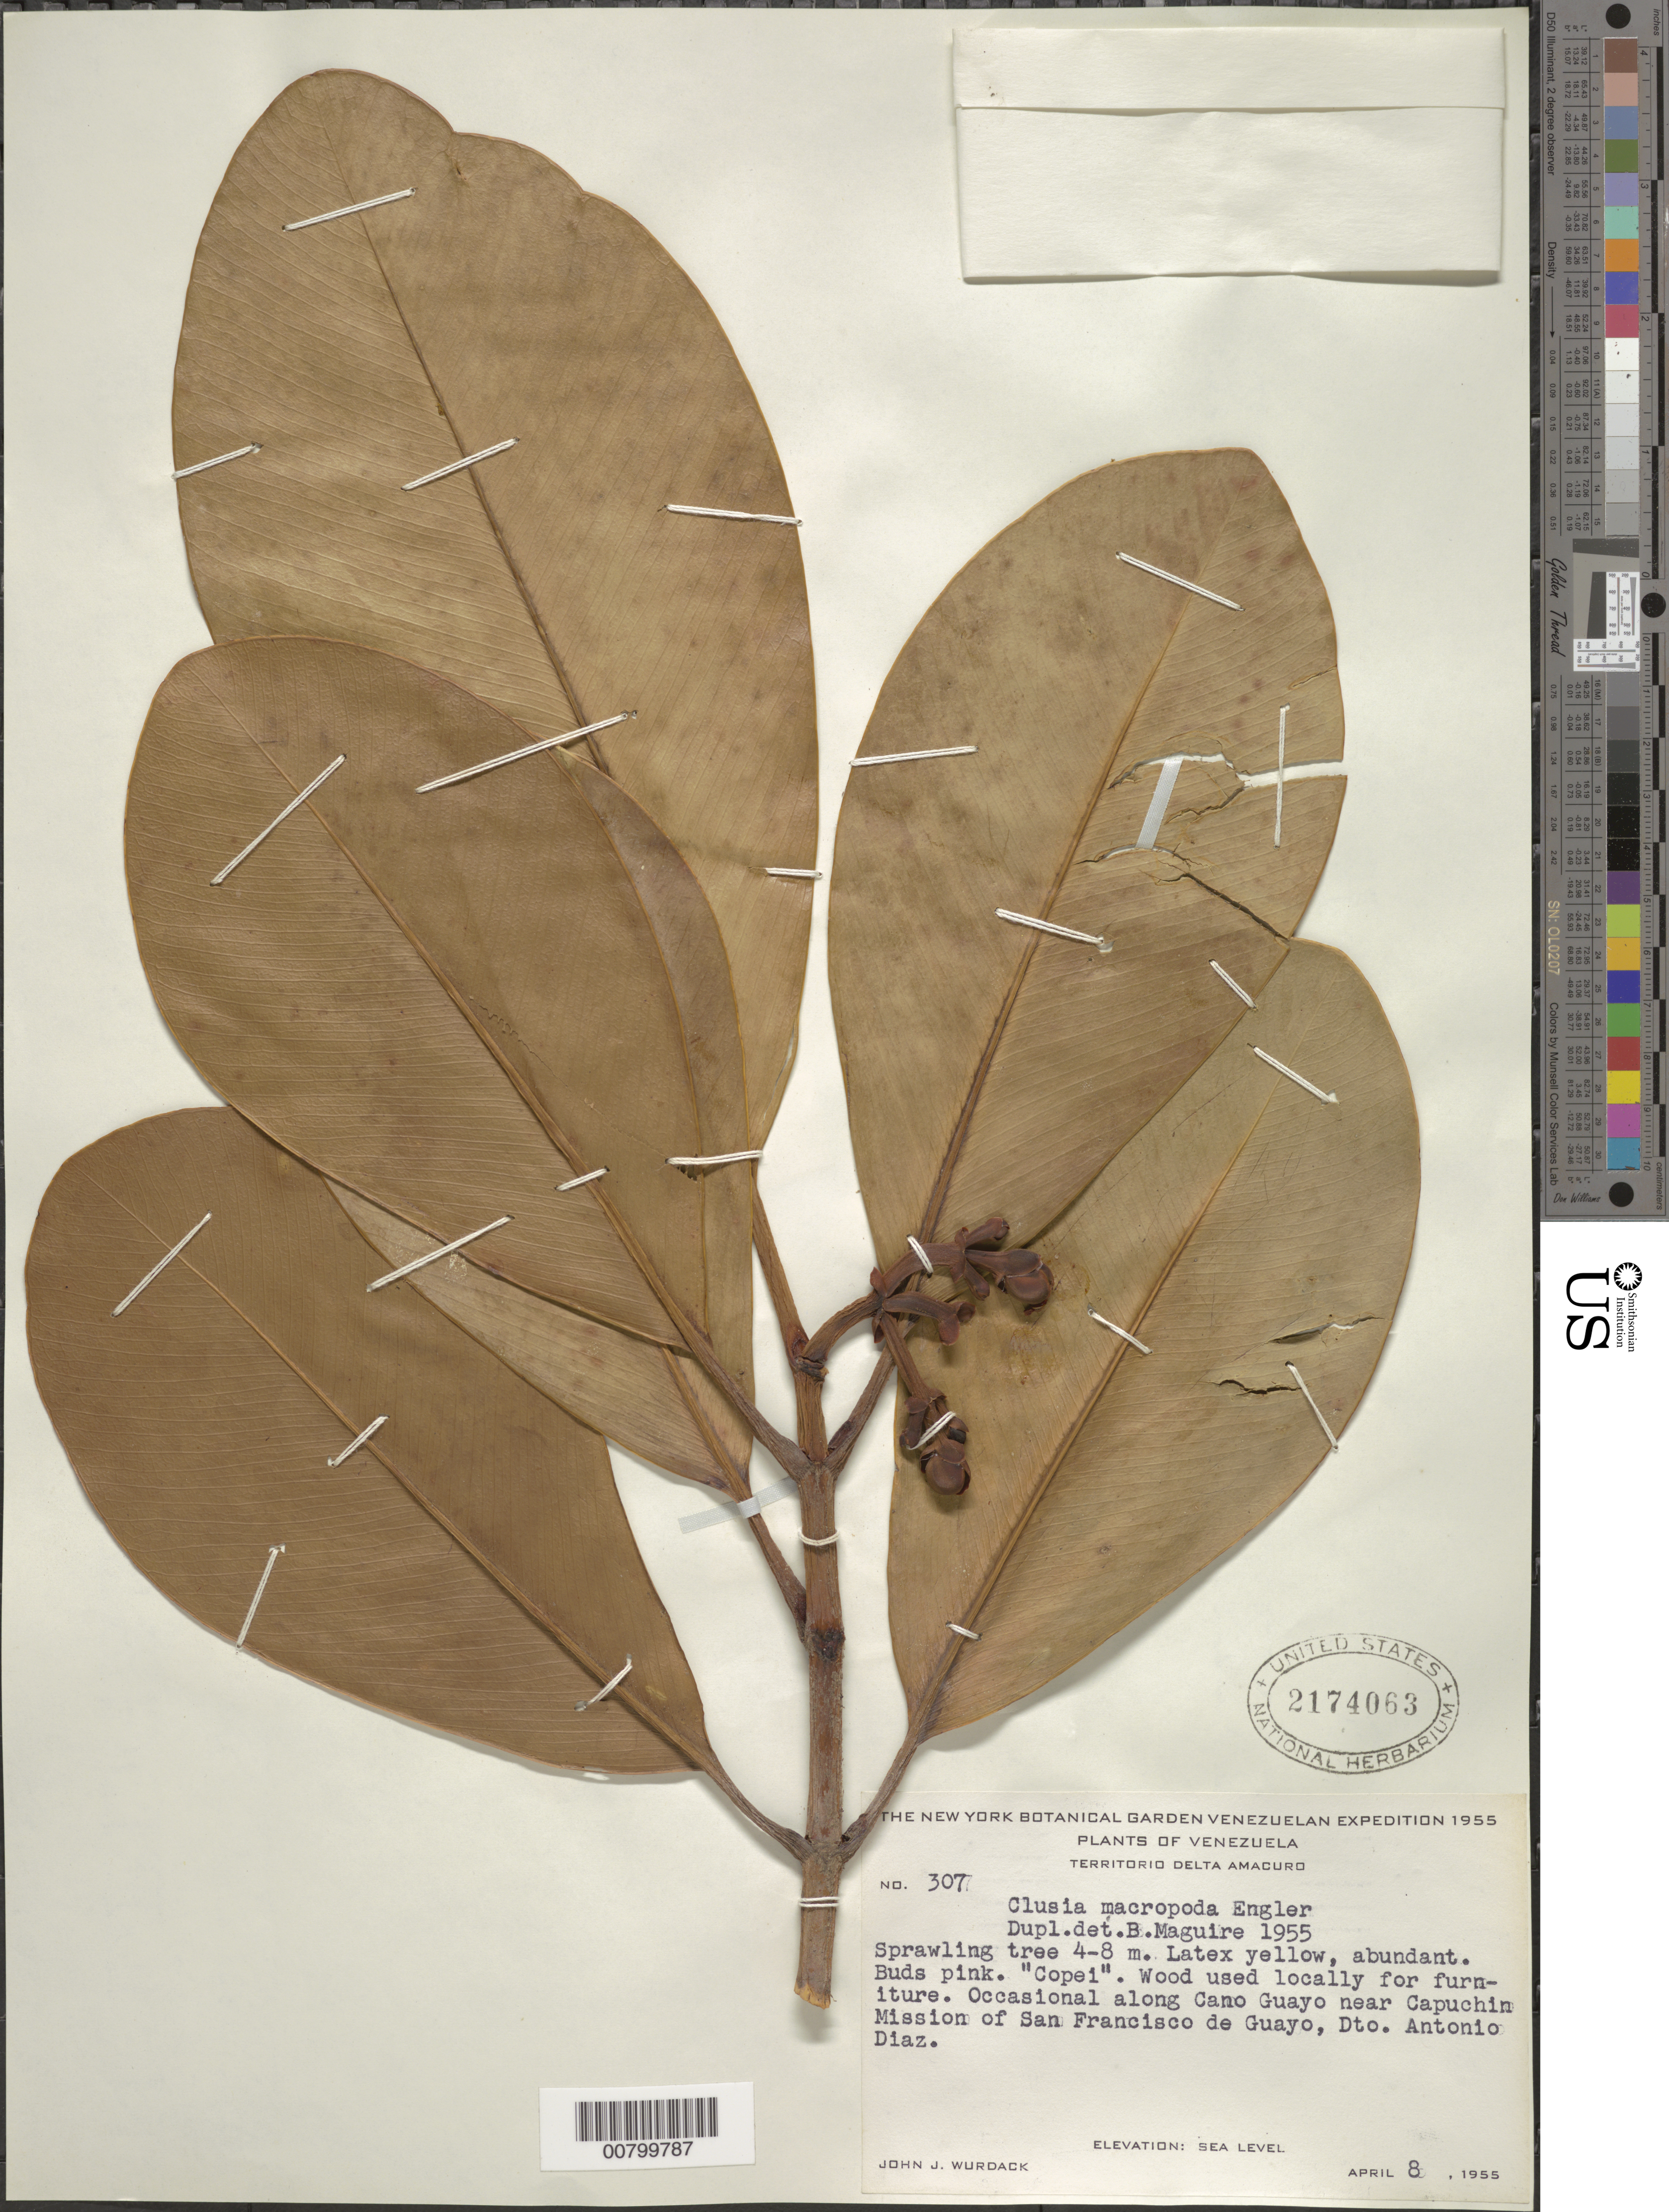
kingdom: Plantae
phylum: Tracheophyta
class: Magnoliopsida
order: Malpighiales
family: Clusiaceae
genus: Clusia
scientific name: Clusia macropoda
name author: Klotzsch ex Engl.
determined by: Maguire, Bassett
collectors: J. J. Wurdack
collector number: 307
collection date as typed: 8-Apr-55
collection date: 1955-04-08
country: Venezuela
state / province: Delta Amacuro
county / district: Antonio Díaz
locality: Caño Guayo, near Capuchin Mission of San Francisco de Guayo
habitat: Along caño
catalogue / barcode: US 2174063